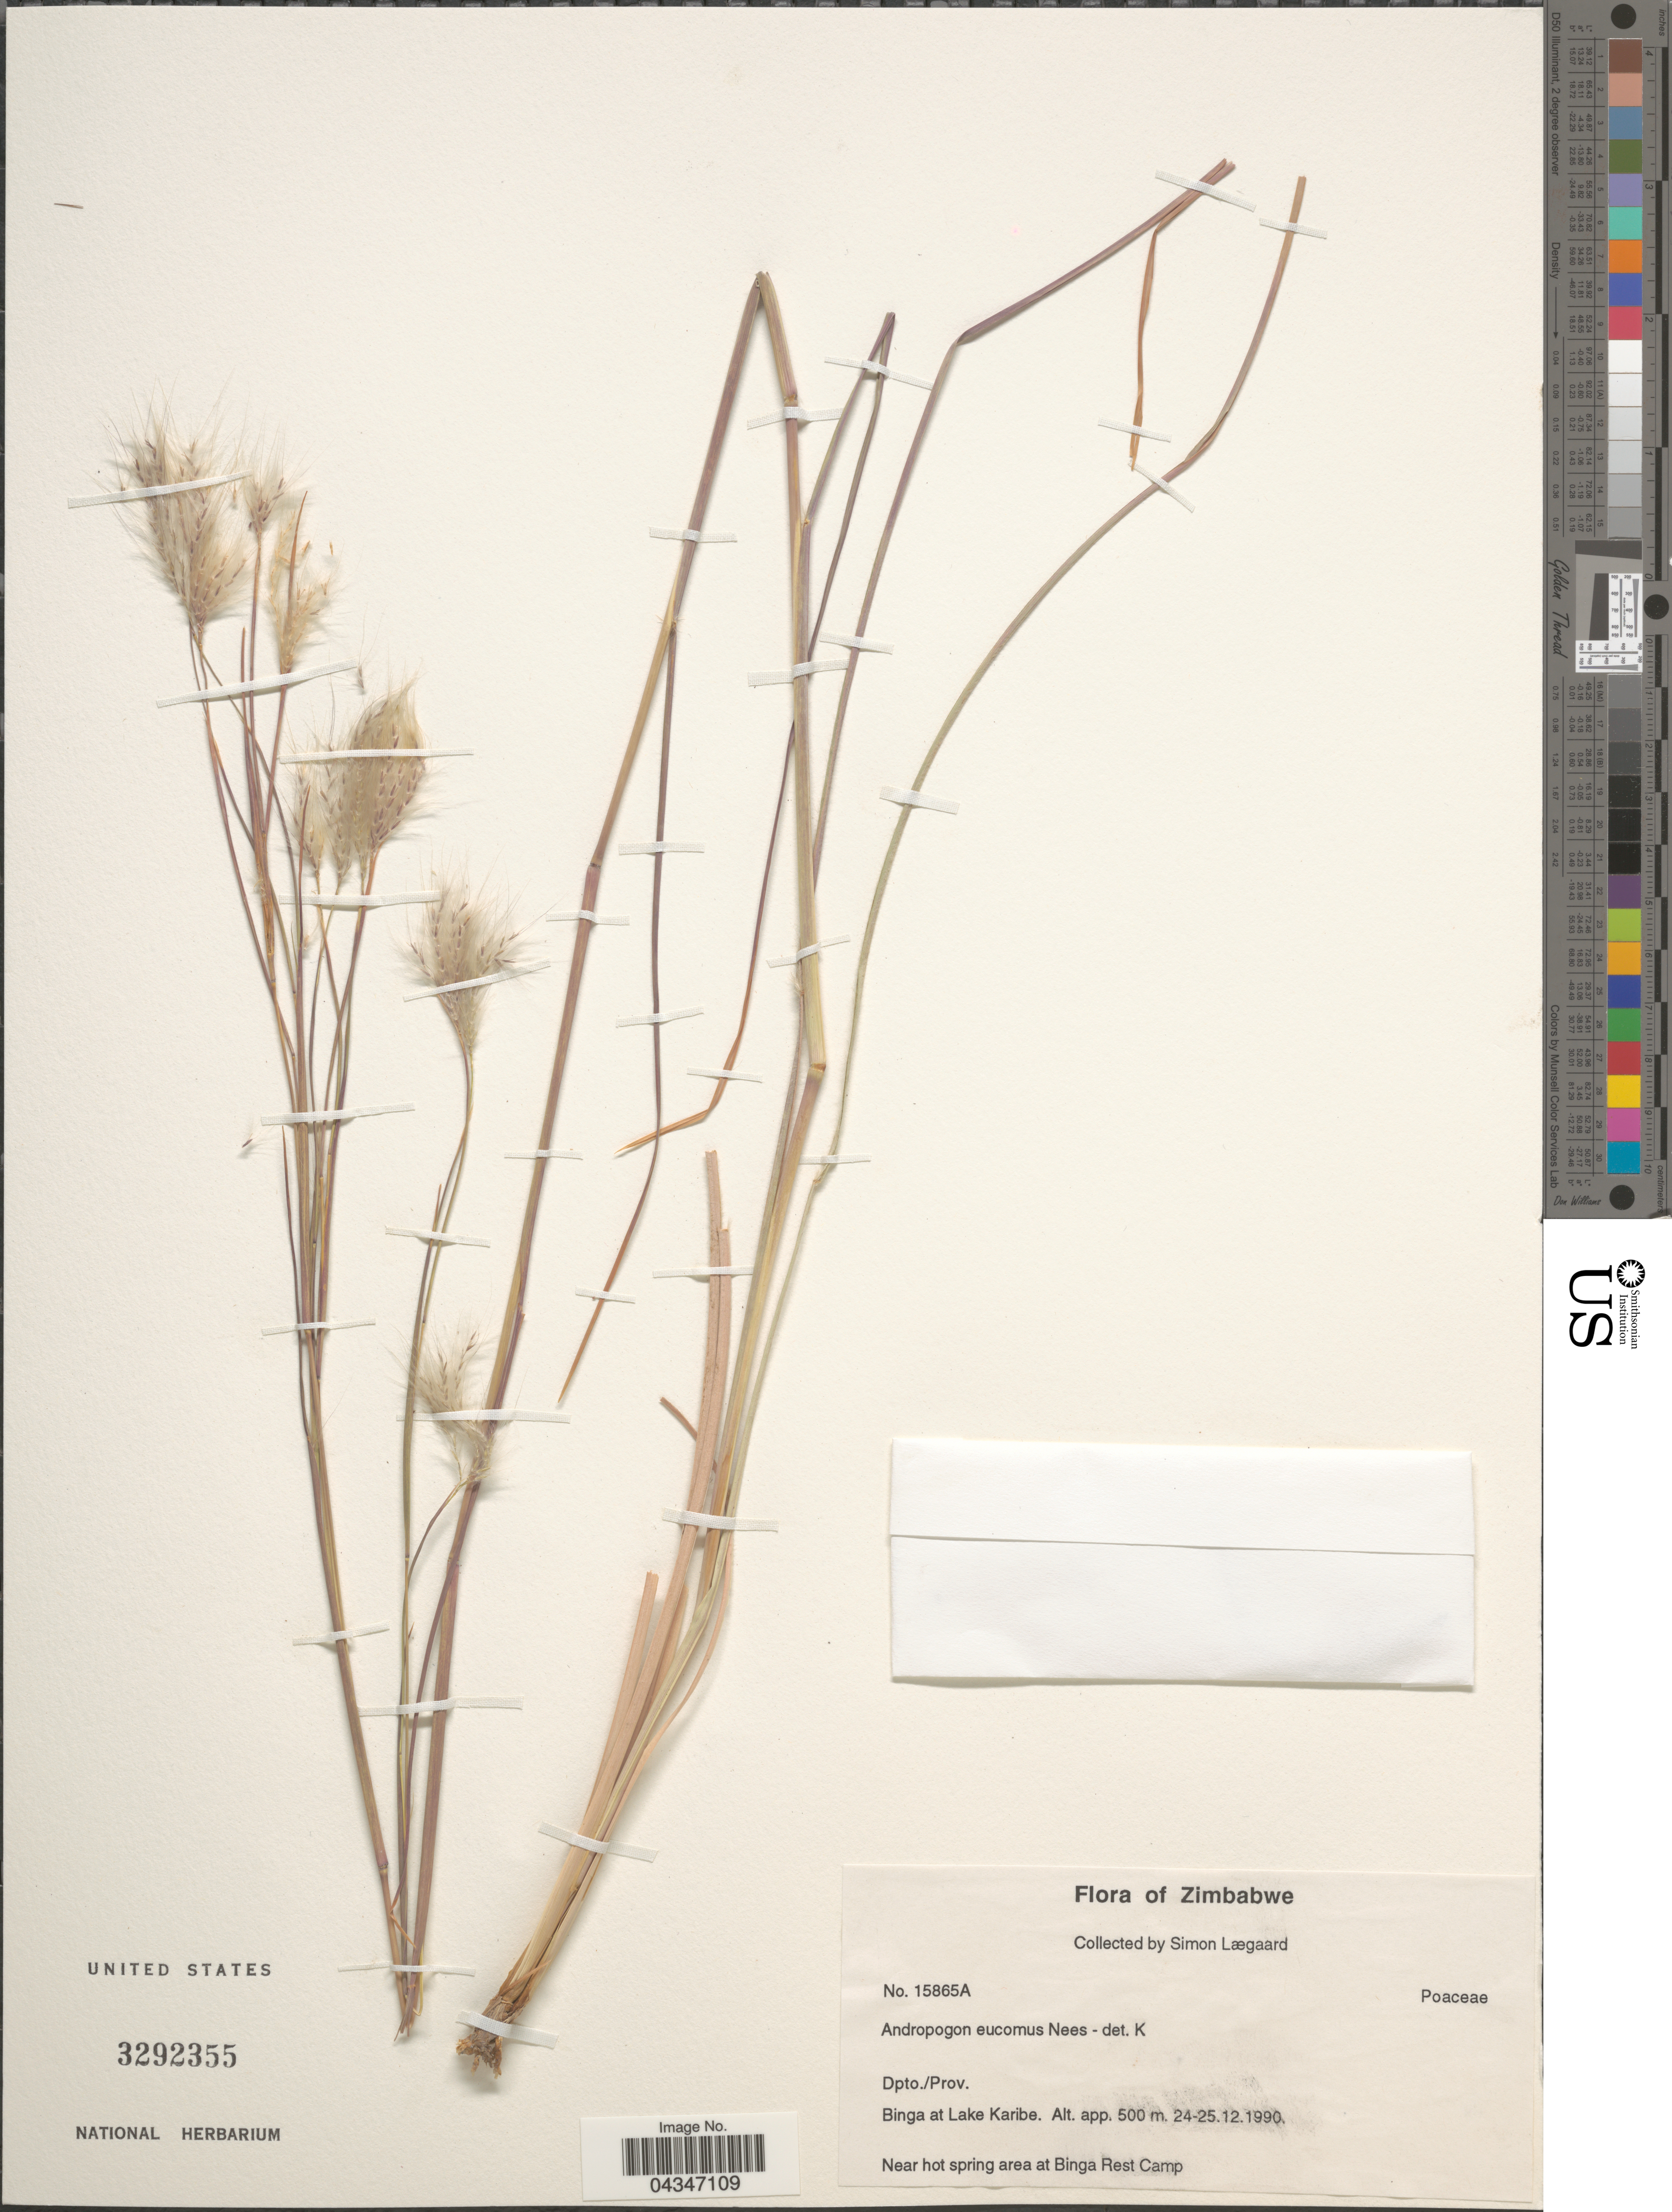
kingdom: Plantae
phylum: Tracheophyta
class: Liliopsida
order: Poales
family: Poaceae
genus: Andropogon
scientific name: Andropogon eucomus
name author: Nees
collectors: S. Lægaard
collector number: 15865A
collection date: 1990-12-24/1990-12-25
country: Zimbabwe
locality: Dpto./Prov. Binga at Lake Karibe. Near hot spring area at Binga Rest Camp.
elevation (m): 500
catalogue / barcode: US 3292355